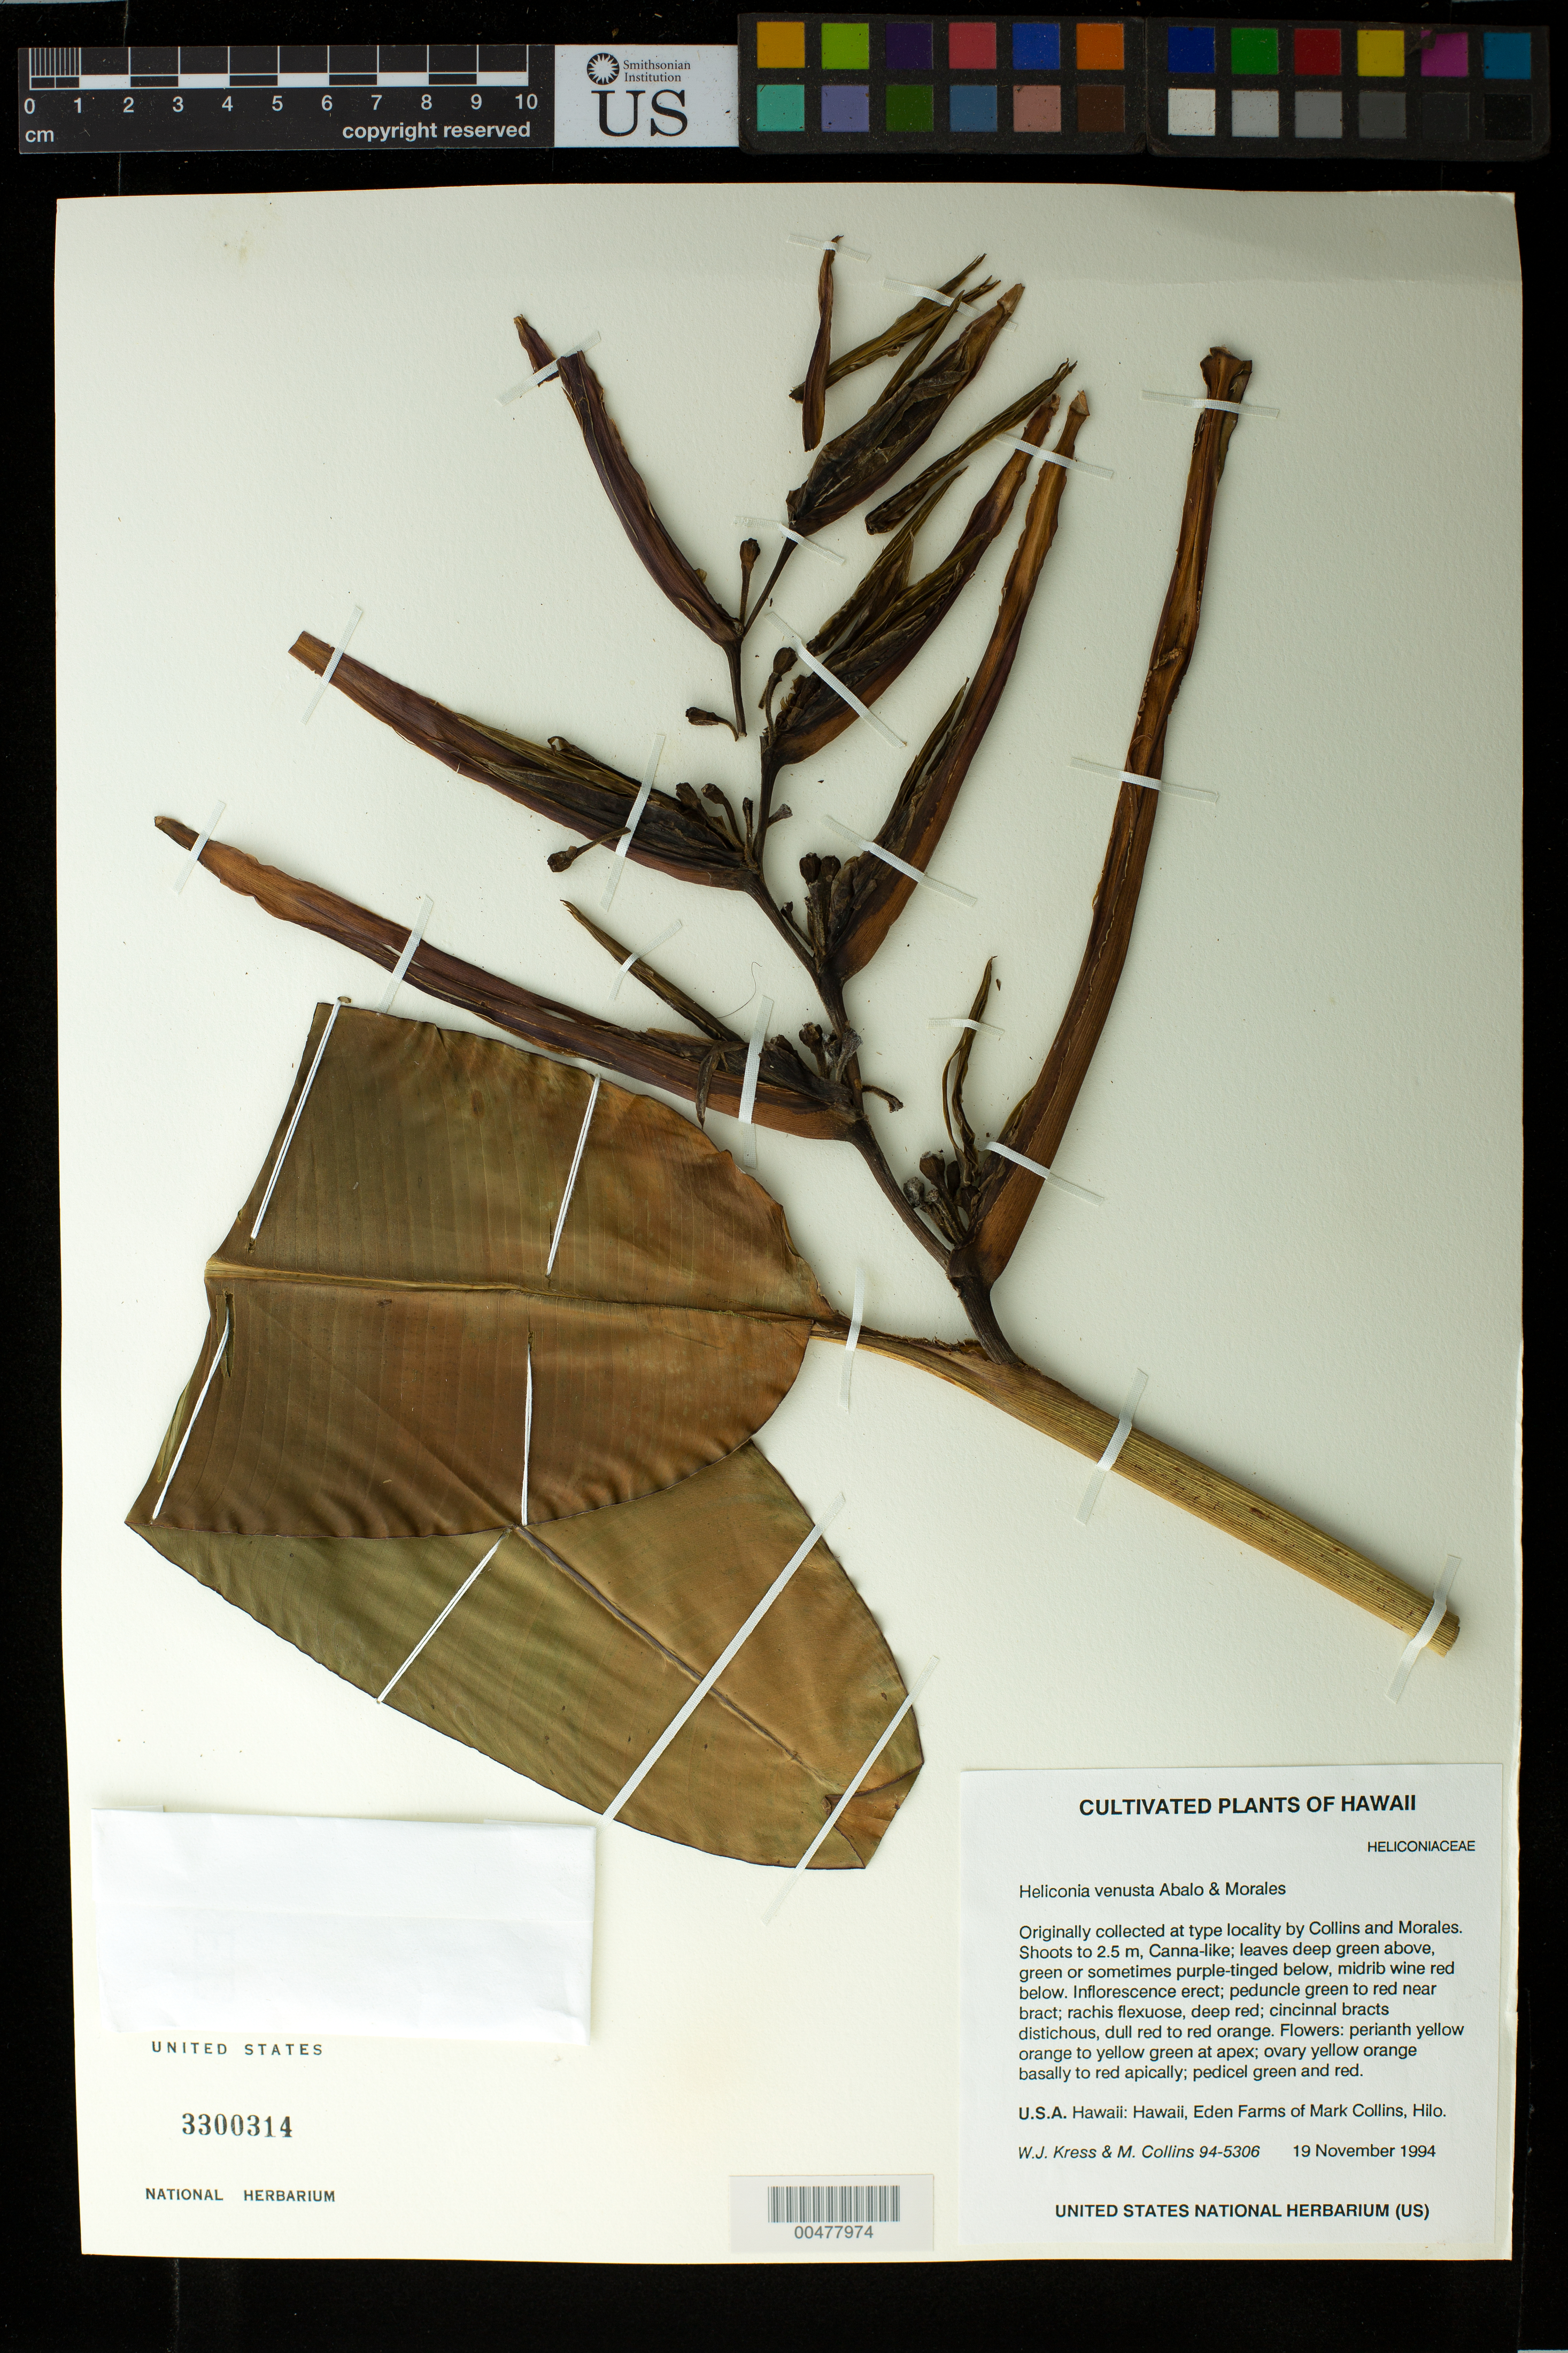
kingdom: Plantae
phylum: Tracheophyta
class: Liliopsida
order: Zingiberales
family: Heliconiaceae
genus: Heliconia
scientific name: Heliconia venusta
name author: Abalo & G. Morales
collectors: W. J. Kress & M. Collins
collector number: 94-5306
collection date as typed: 19 Nov 1994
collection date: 1994-11-19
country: United States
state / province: Hawaii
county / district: Hawaii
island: Hawaii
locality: Eden Farms of Mark Collins, Hilo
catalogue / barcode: US 3300314